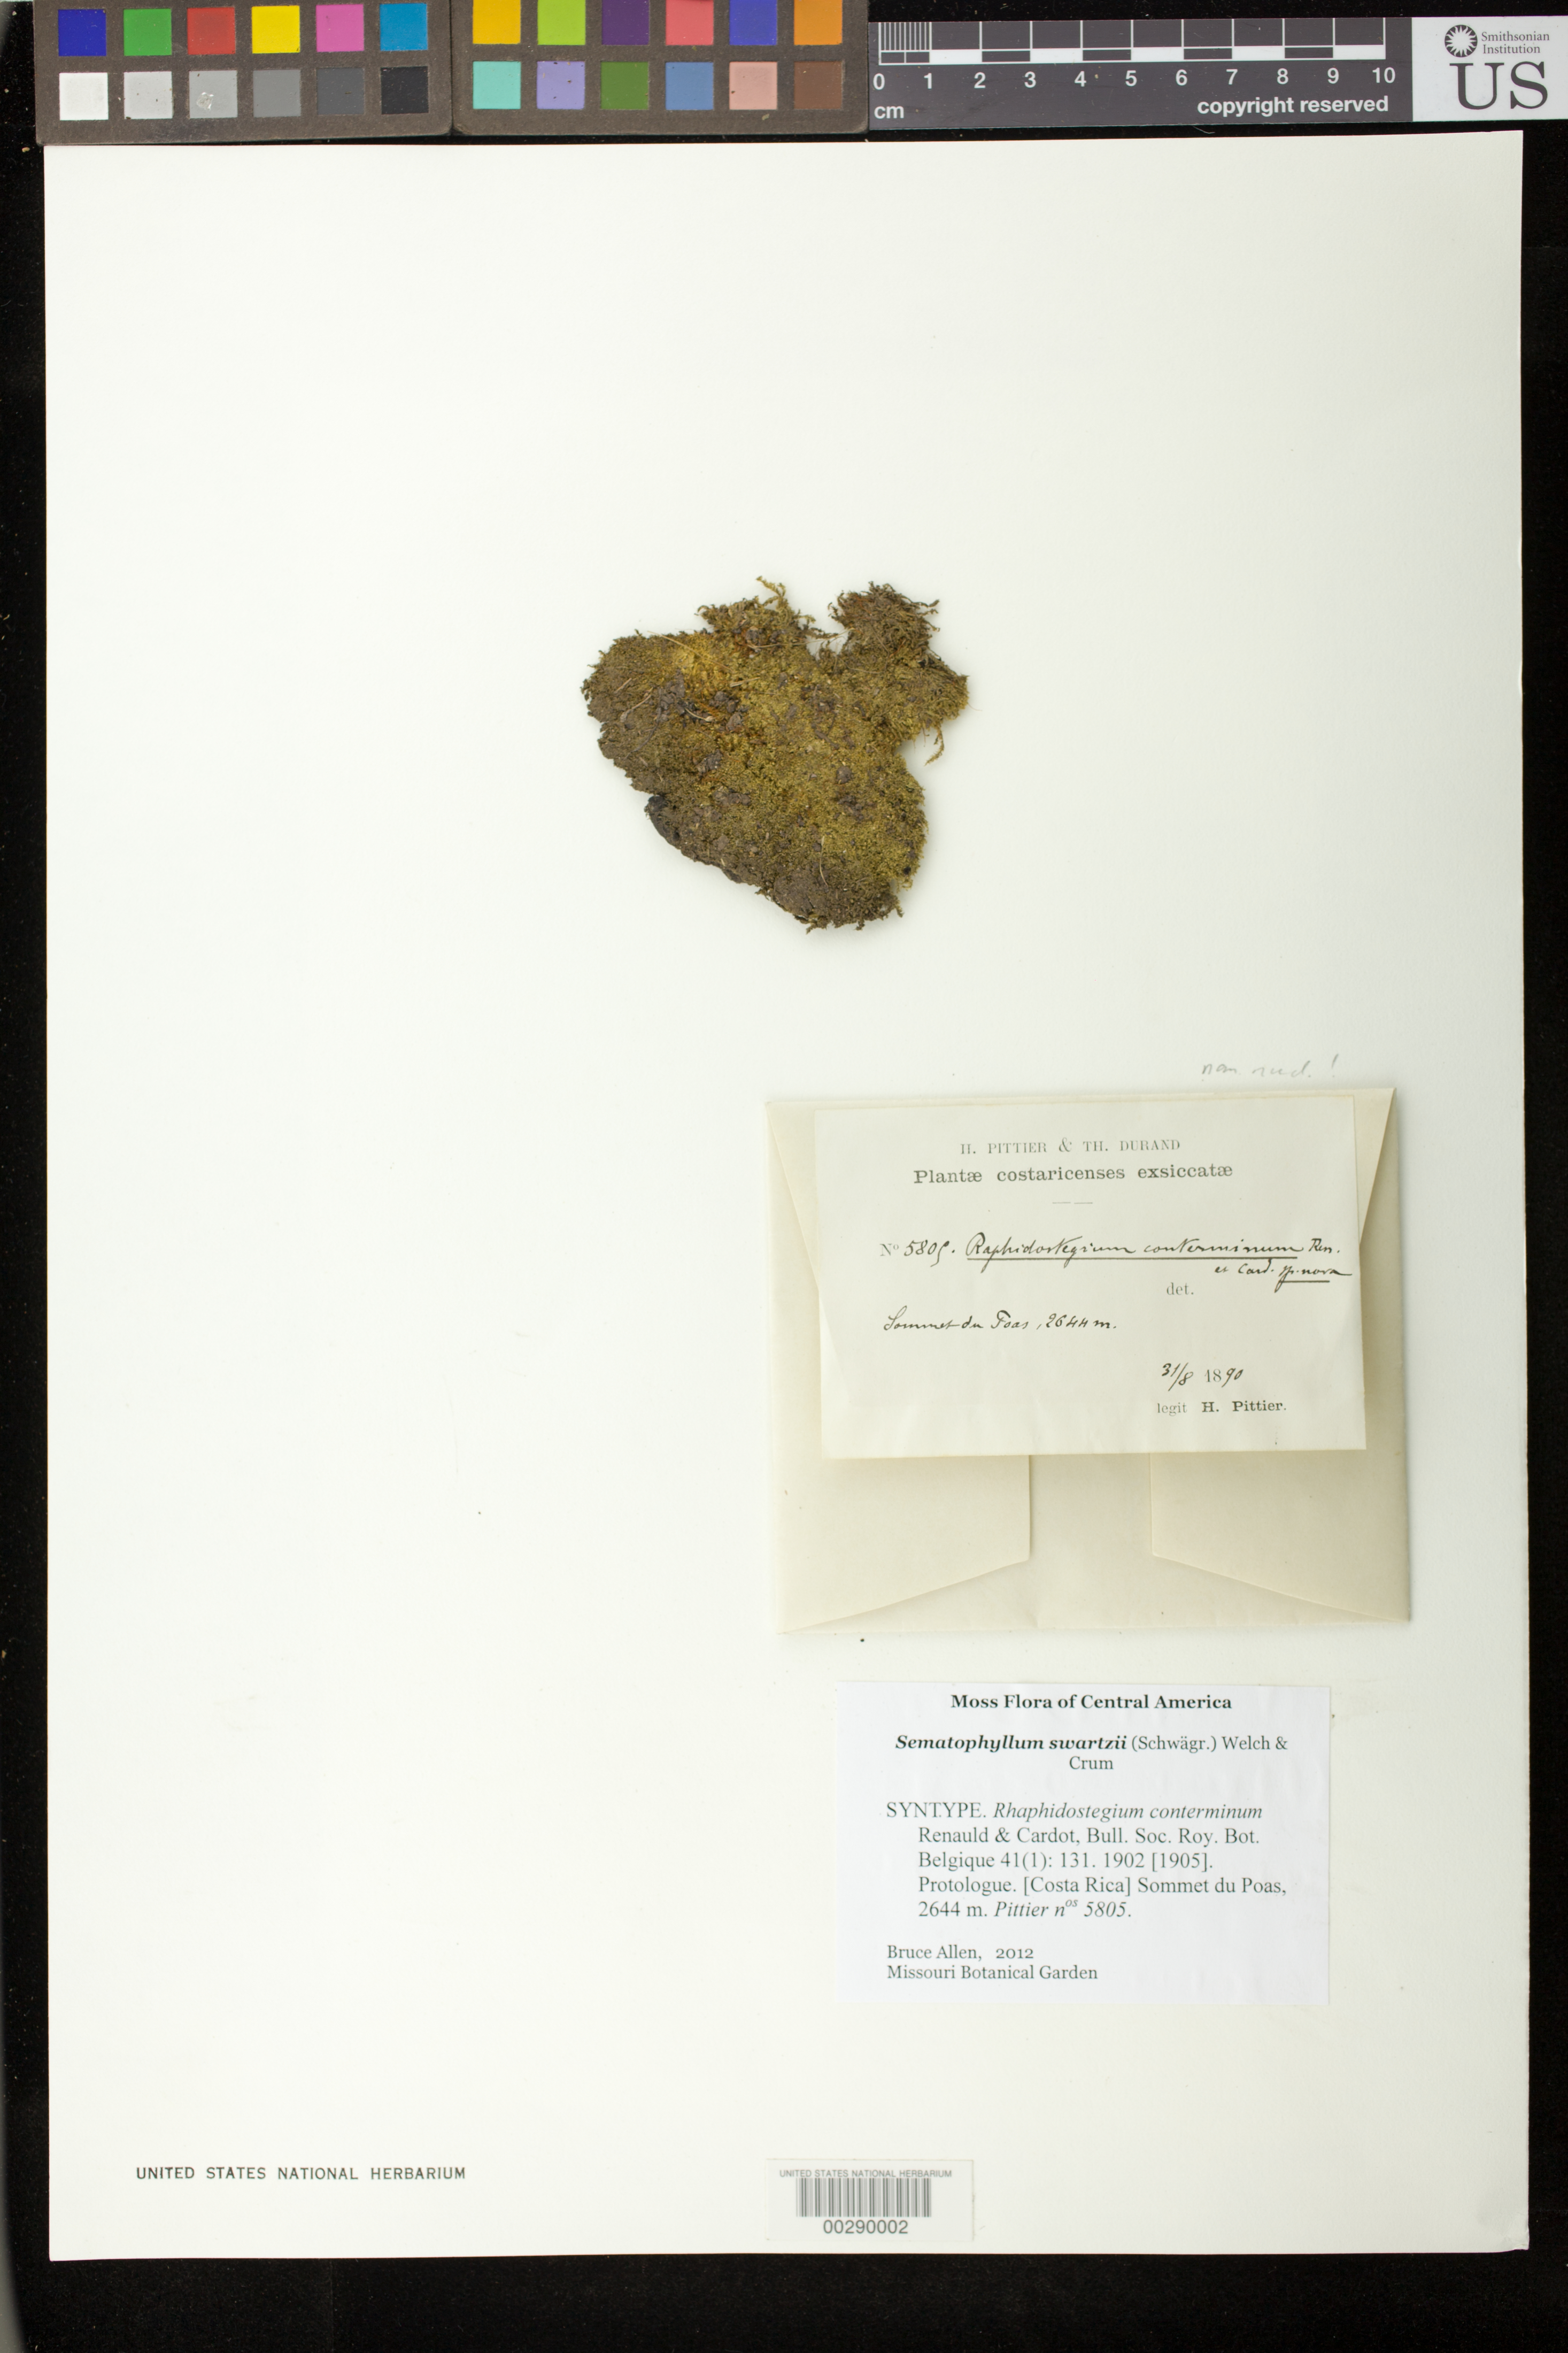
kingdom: Plantae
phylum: Bryophyta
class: Bryopsida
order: Hypnales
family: Sematophyllaceae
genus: Rhaphidostegium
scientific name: Rhaphidostegium conterminum Renauld & Cardot, nom. nud.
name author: Renauld & Cardot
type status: Voucher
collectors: H. F. Pittier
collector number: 5805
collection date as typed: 31 Aug 1890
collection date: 1890-08-31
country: Costa Rica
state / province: Alajuela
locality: Summit of Poás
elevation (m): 2644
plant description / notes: The name Rhaphidostegium conterminum Renauld & Cardot (1905, Bull. Soc. Roy. Bot. Belgique 41(1): 131) is listed in Tropicos: http://tropicos.org/Name/35130787 However, it was published as a synonym only, “in sched. et apud Paris, Index bryol. Suppl. I, p. 295; nomen”, under Rhaphidostegium subscabrum (Müll. Hal.) A. Jaeger: http://www.biodiversitylibrary.org/page/3187561 Several collections were cited, and US duplicates recorded as syntypes. Our specimens were annotated as Sematophyllum swartzii (Schwägr.) Welch & Crum by Bruce Allen (2012), two as “syntype” and one of them as “lectotype”. However, if this name is not validly published, it has no type(s) and cannot be lectotypified.